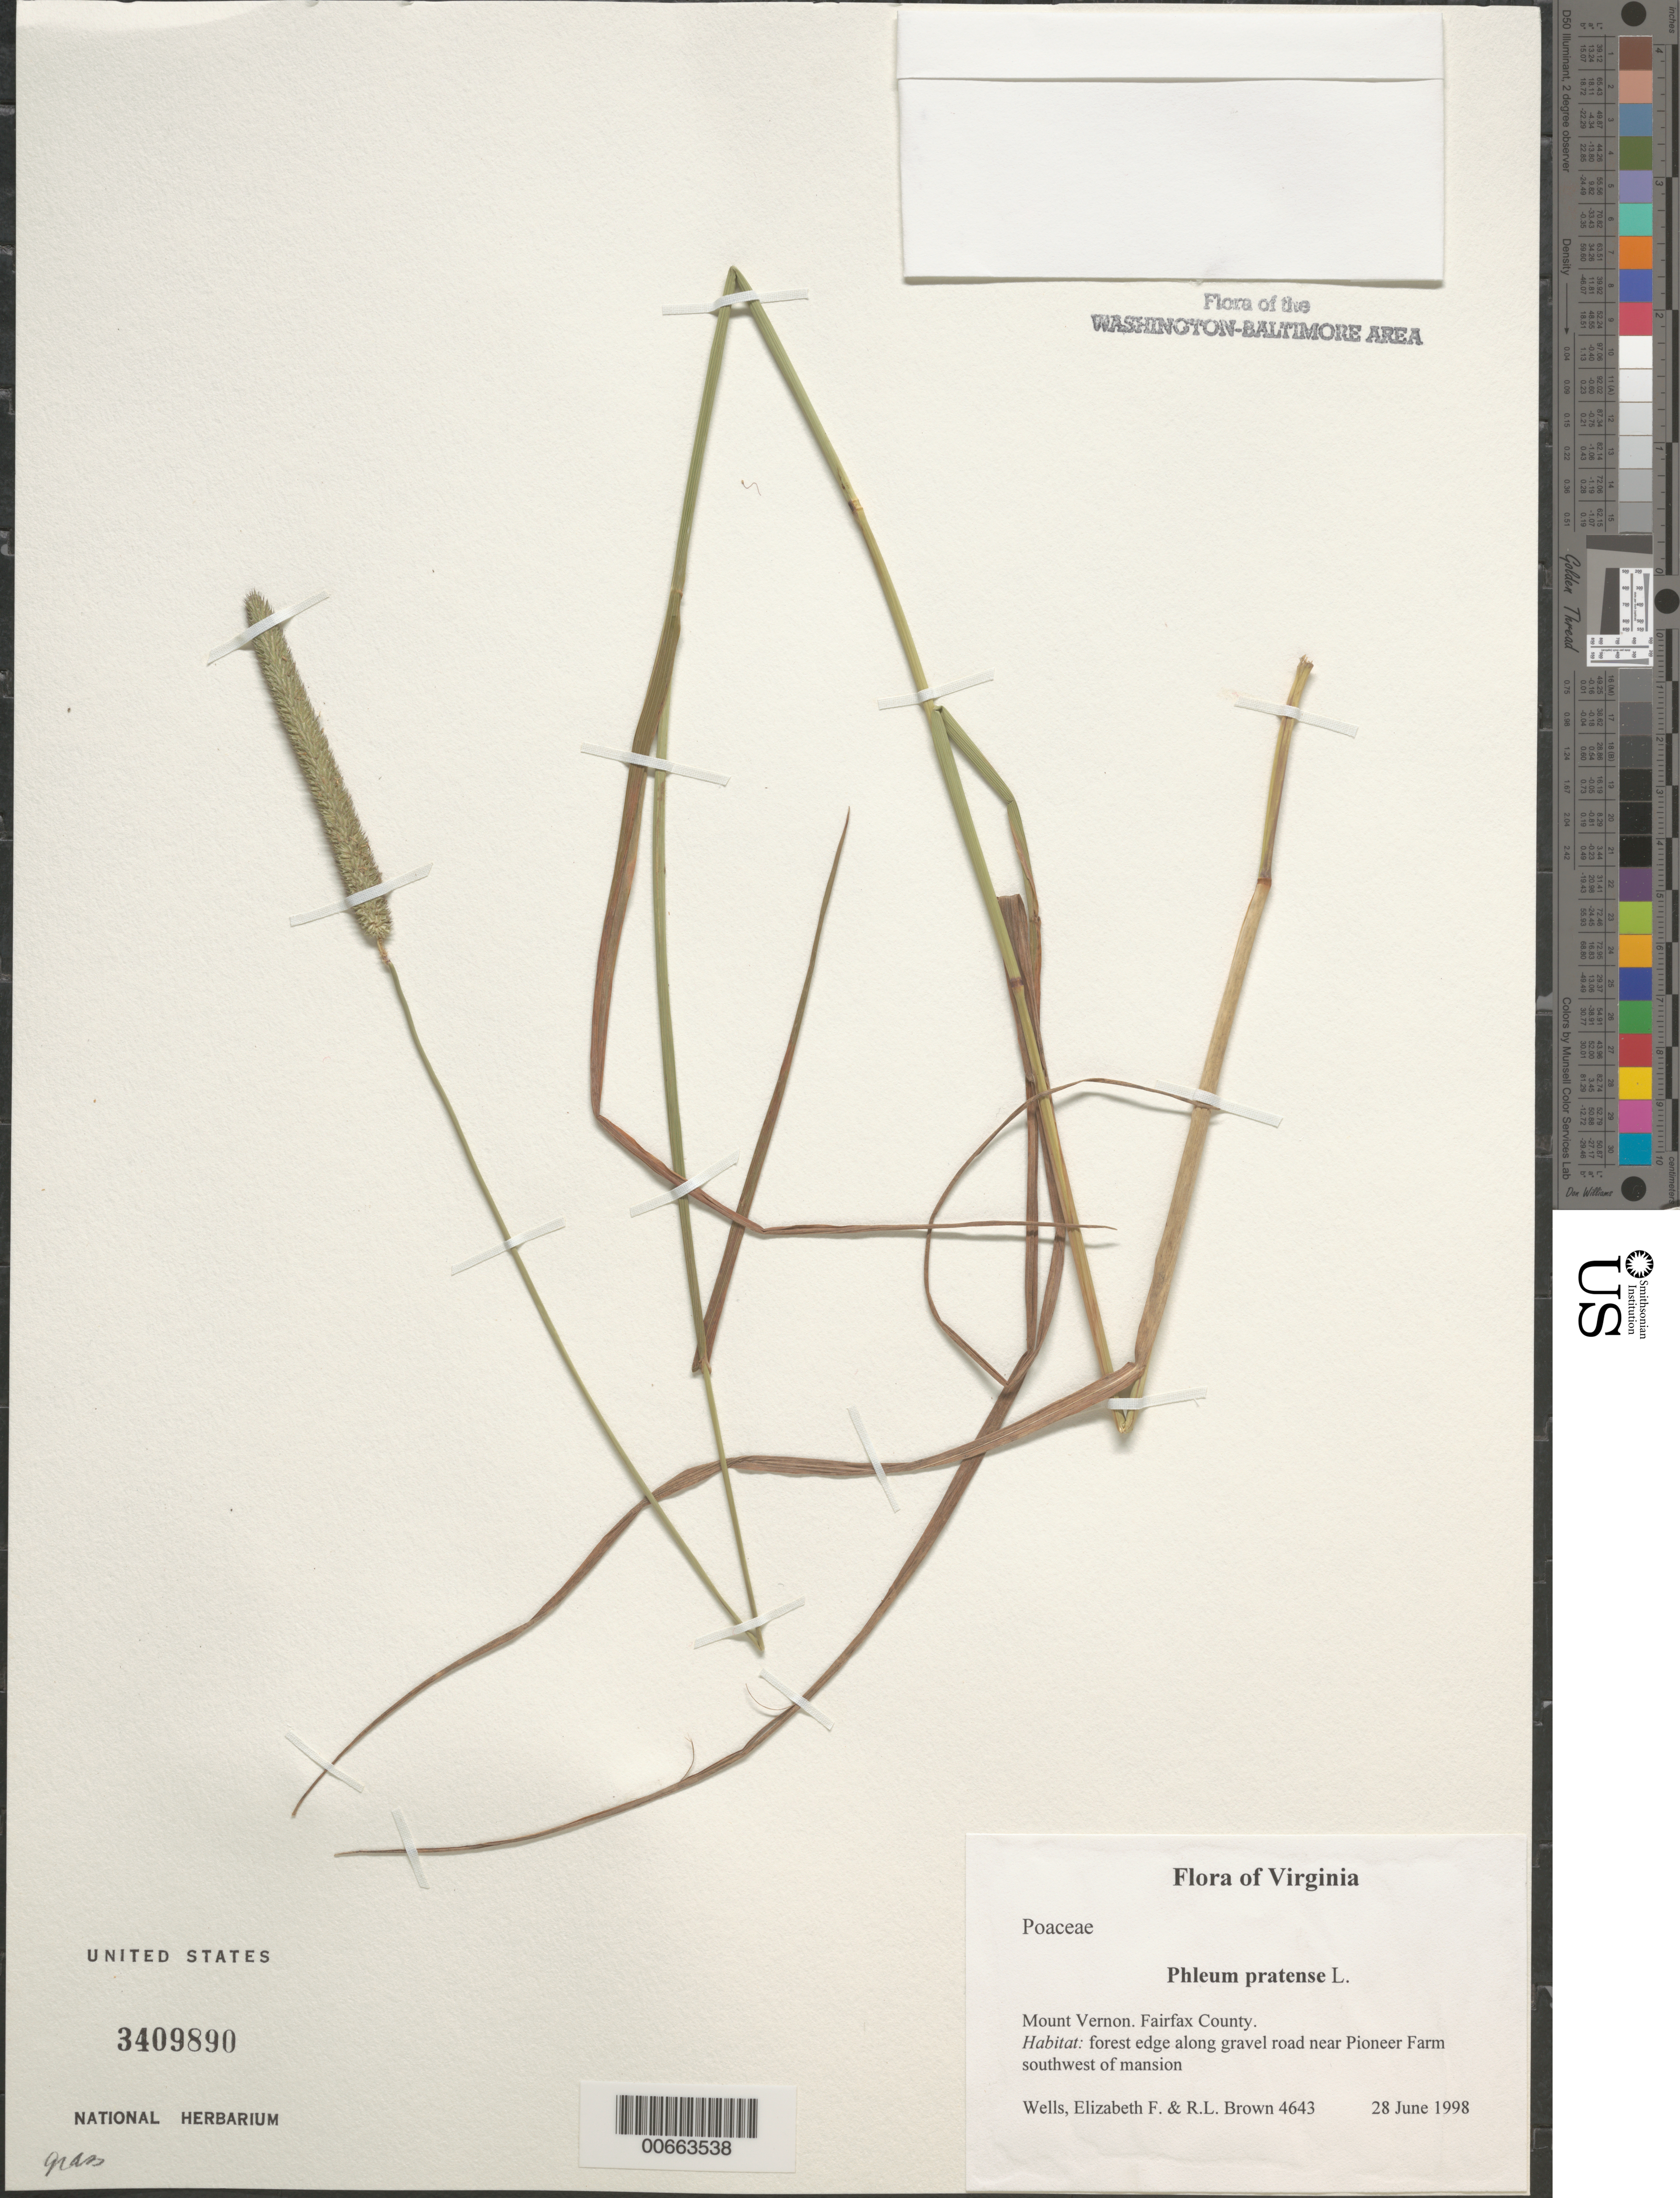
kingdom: Plantae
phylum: Tracheophyta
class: Liliopsida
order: Poales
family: Poaceae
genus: Phleum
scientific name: Phleum pratense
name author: L.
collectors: E. F. Wells & R. L. Brown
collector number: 4643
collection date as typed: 28 Jun 1998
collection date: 1998-06-28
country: United States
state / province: Virginia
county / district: Fairfax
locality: Mount Vernon. Southwest of mansion.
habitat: Forest edge along gravel road.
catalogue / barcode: US 3409890